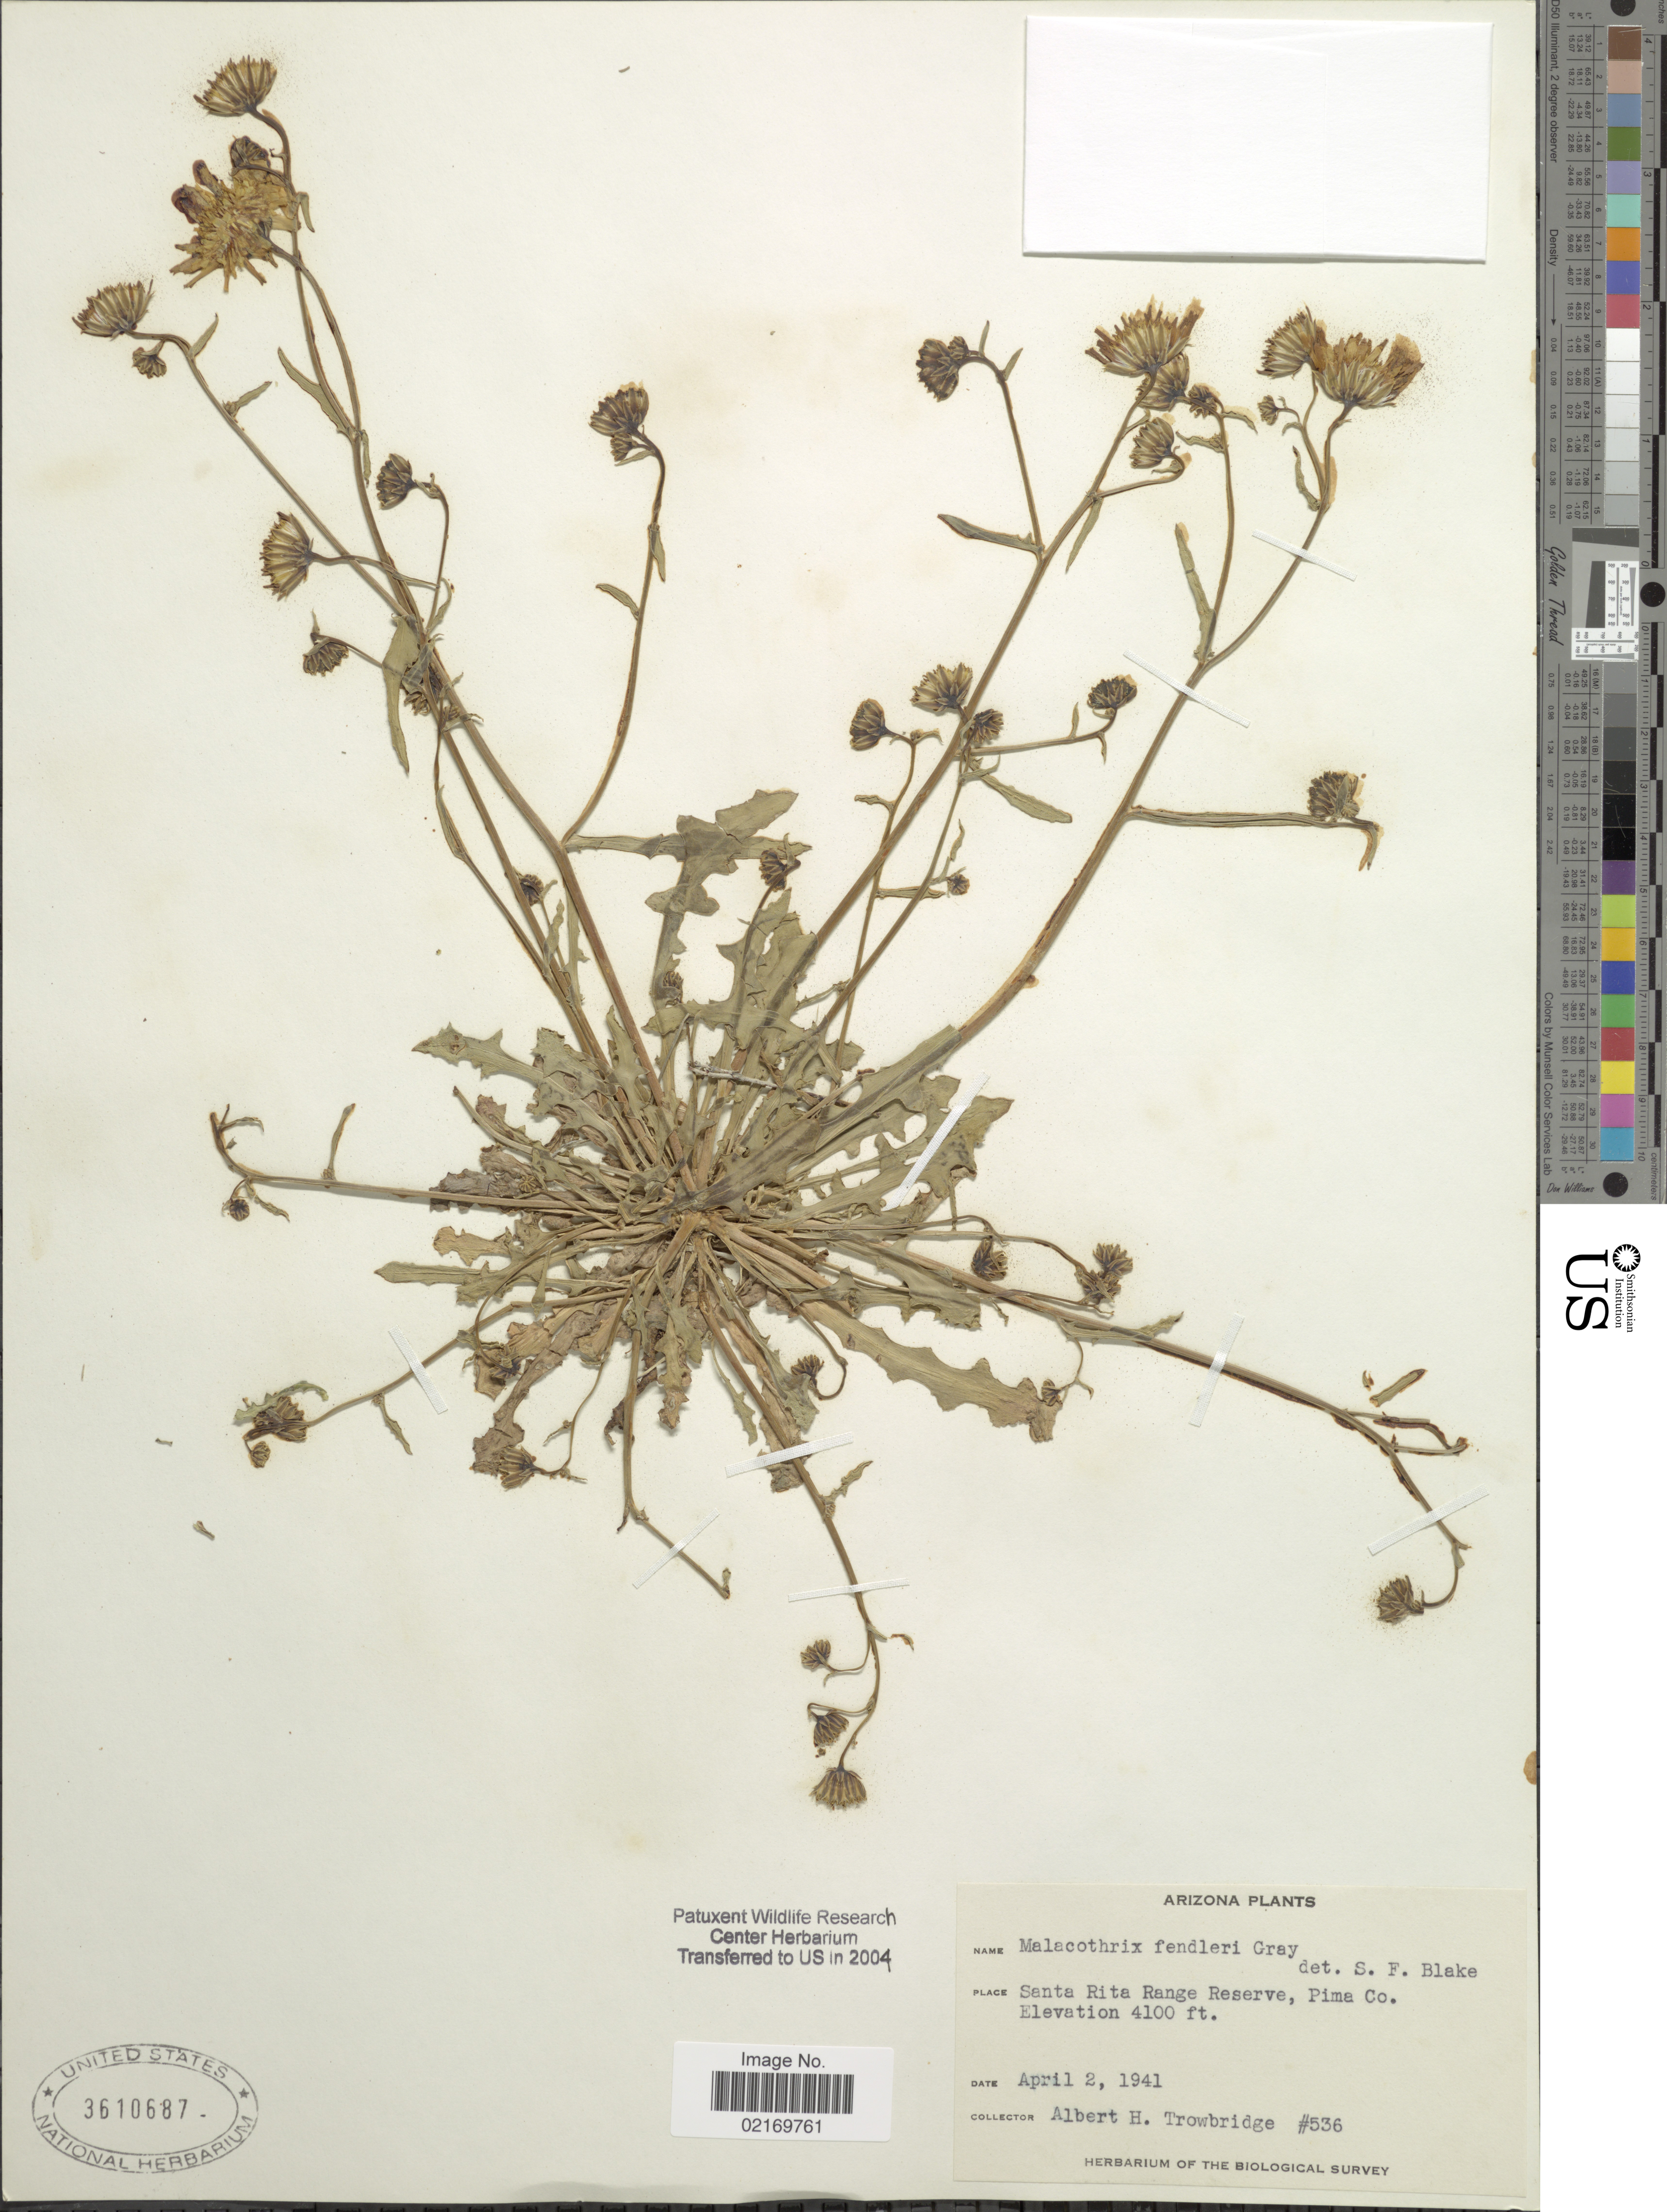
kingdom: Plantae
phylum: Tracheophyta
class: Magnoliopsida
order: Asterales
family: Asteraceae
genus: Malacothrix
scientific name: Malacothrix fendleri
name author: A. Gray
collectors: A. H. Trowbridge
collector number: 536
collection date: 1941-04-02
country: United States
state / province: Arizona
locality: Santa Rita Range Reserve, Pima Co.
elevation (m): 1250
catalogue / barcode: US 3610687